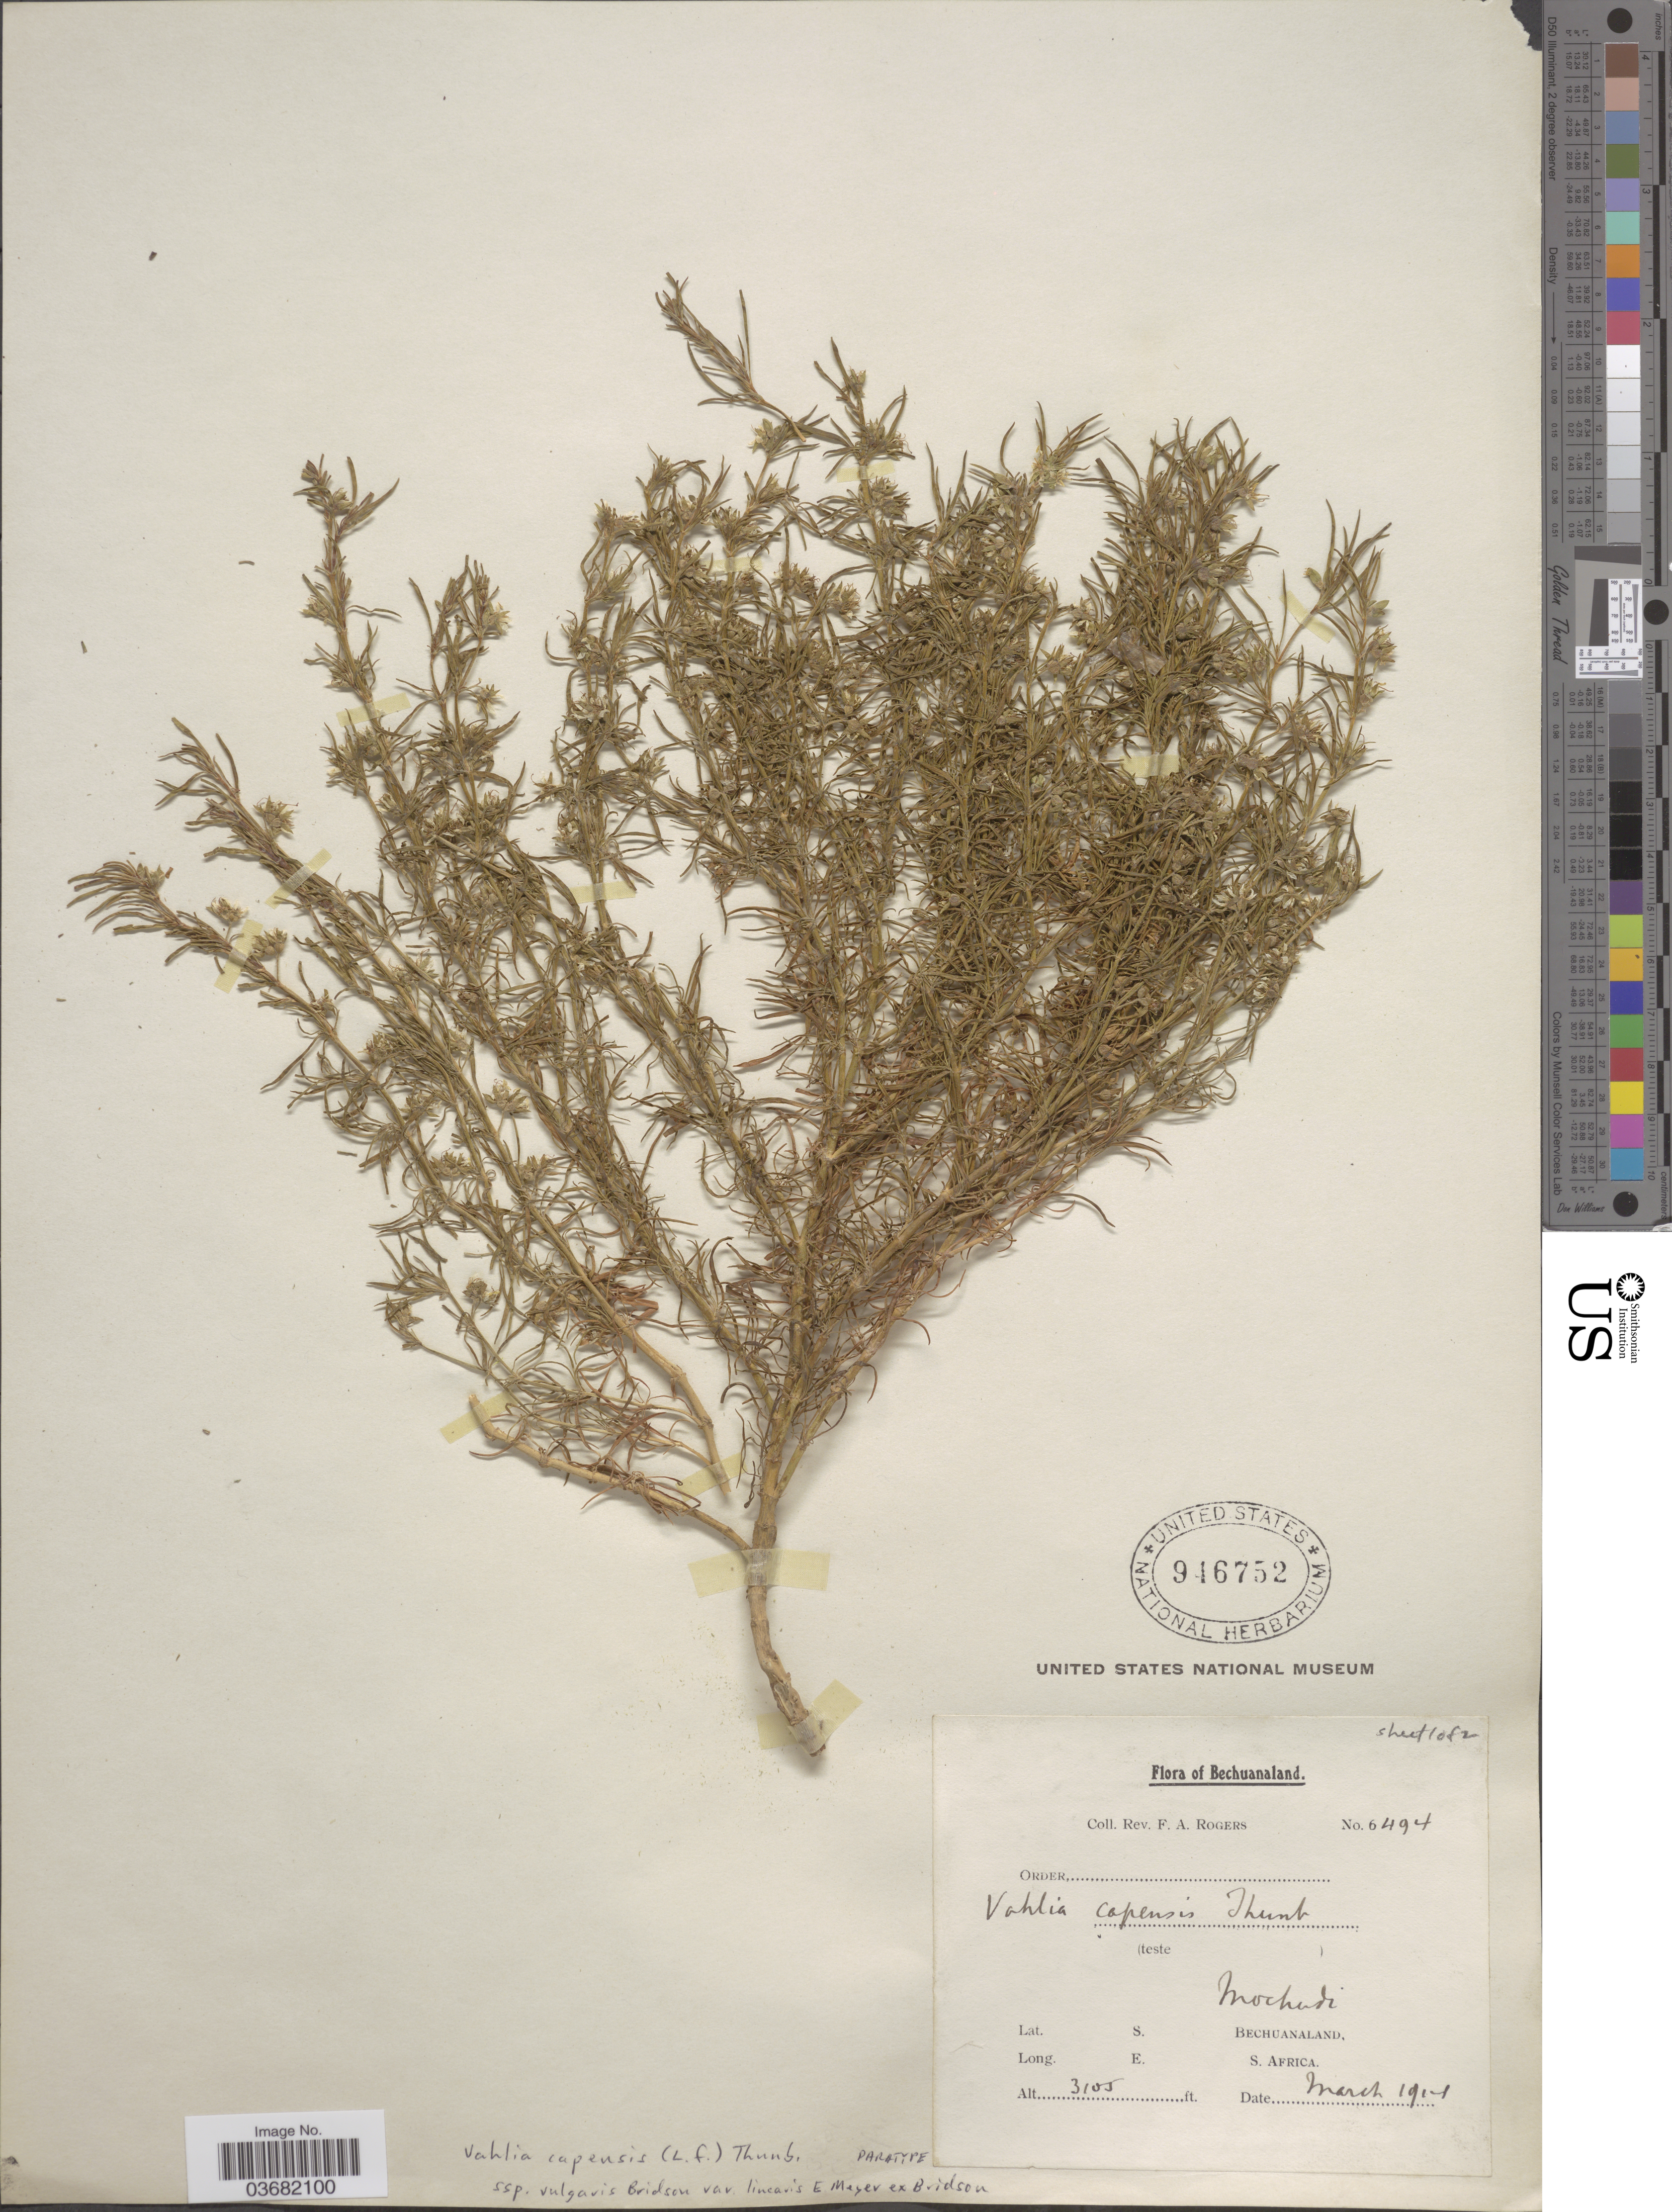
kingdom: Plantae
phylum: Tracheophyta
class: Magnoliopsida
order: Vahliales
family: Vahliaceae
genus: Vahlia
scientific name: Vahlia capensis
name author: (L. f.) Thunb.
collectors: F. A. Rogers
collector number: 6494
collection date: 1914-03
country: Botswana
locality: Bechuanaland. Mochudi.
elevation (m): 946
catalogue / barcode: US 946752